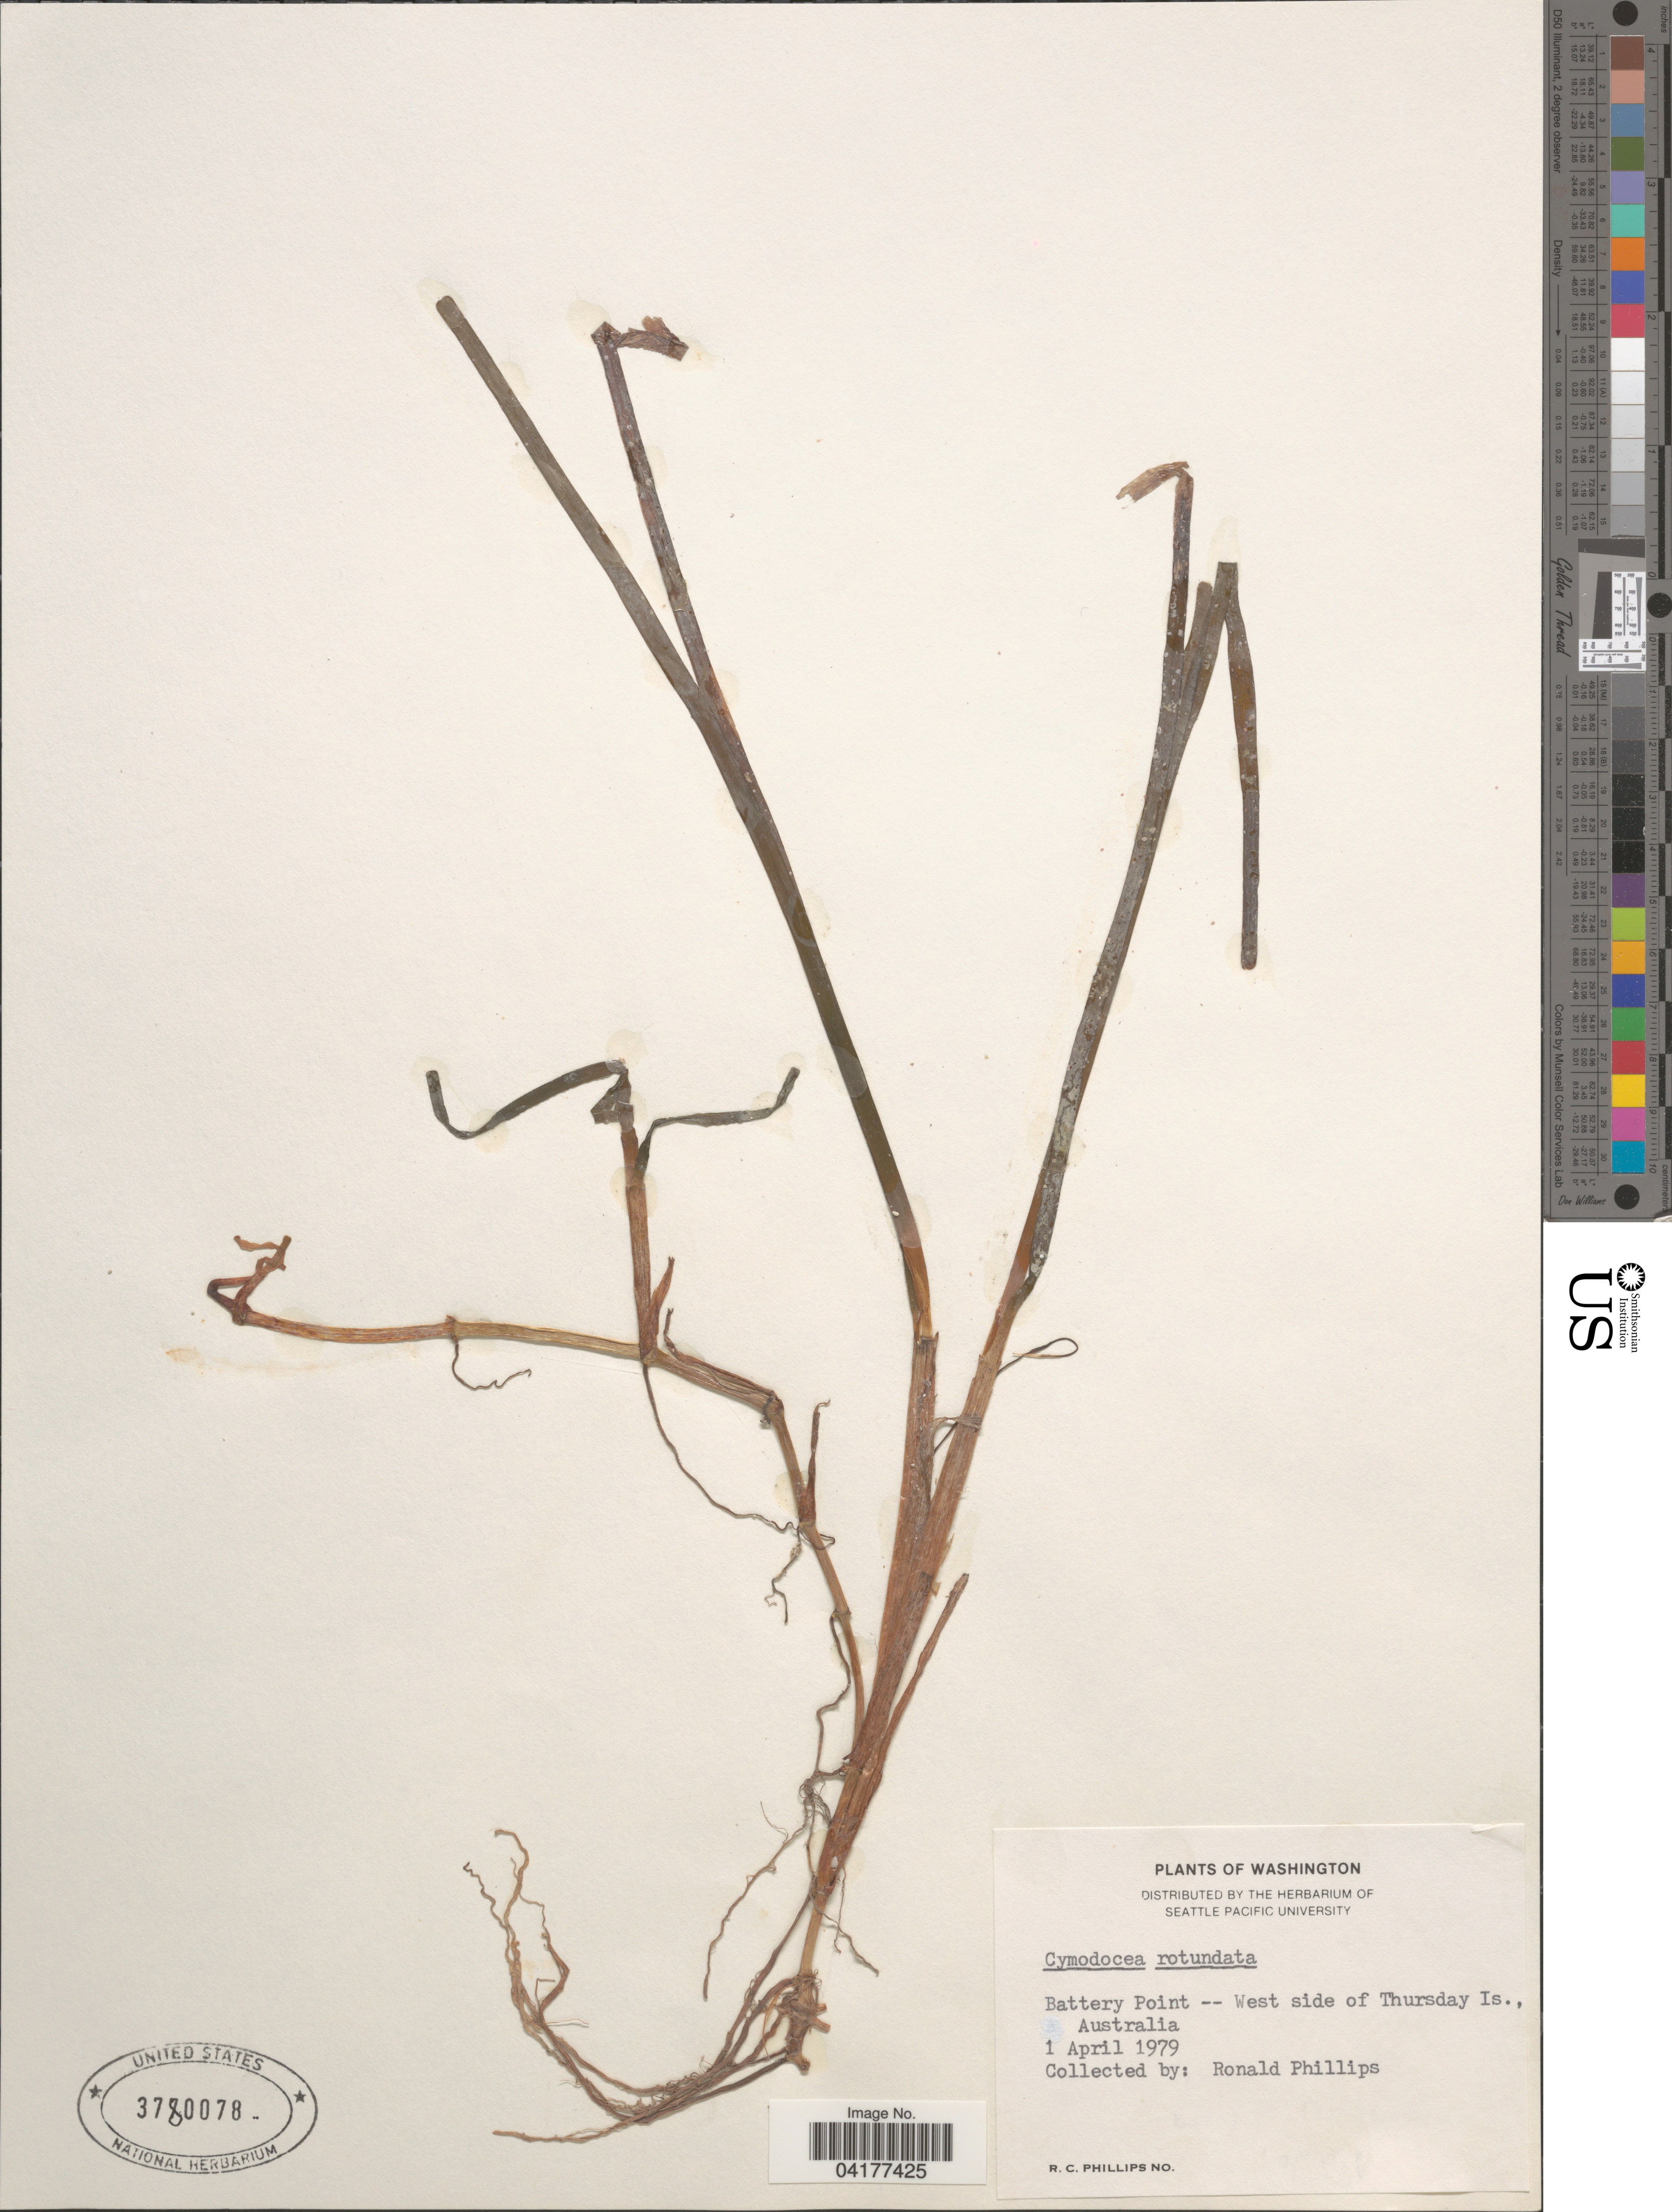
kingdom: Plantae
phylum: Tracheophyta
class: Liliopsida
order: Alismatales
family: Cymodoceaceae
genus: Cymodocea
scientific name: Cymodocea rotundata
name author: Asch. & Schweinf.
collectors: R. C. Phillips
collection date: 1979-04-01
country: Australia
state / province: Queensland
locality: Battery Point -- West side of Thursday Is.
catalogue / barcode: US 3780078